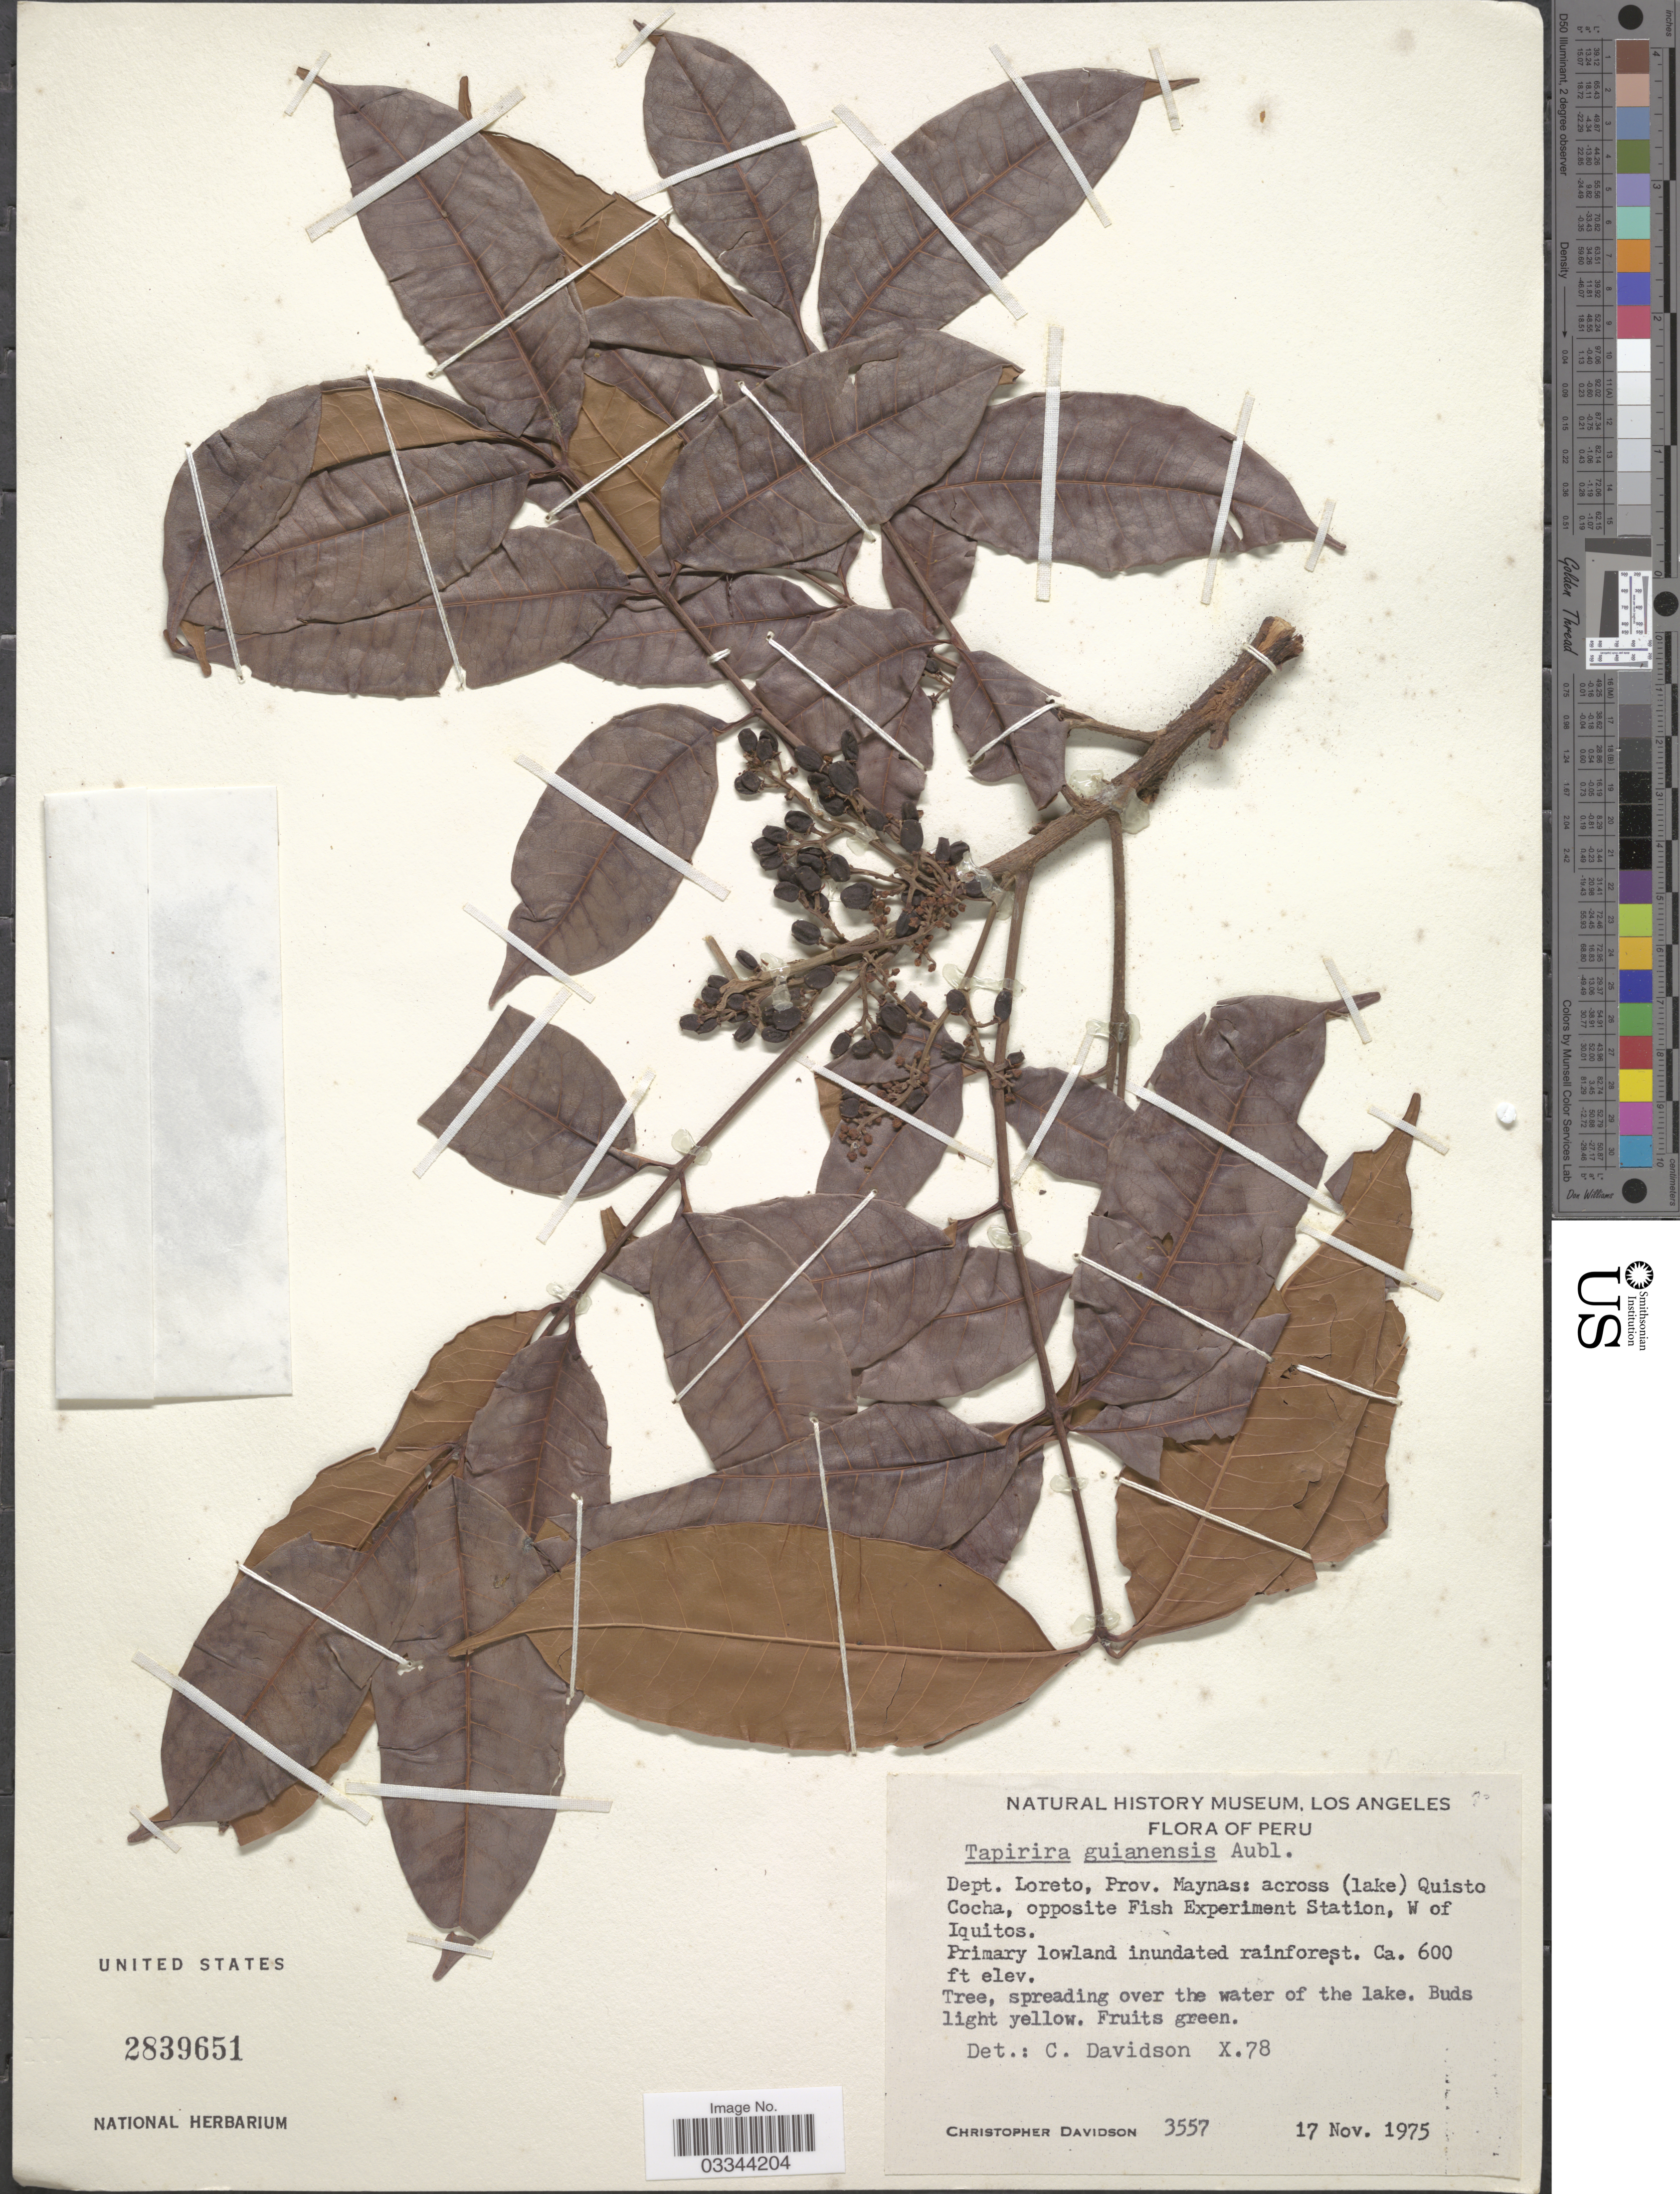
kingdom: Plantae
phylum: Tracheophyta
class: Magnoliopsida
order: Sapindales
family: Anacardiaceae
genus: Tapirira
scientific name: Tapirira guianensis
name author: Aubl.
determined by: Mitchell, John D.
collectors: C. Davidson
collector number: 3557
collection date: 1975-11-17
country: Peru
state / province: Loreto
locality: Dept. Loreto, Prov. Maynas: across (lake) Quisto Cocha, opposite Fish Experiment Station, W of Iquitos.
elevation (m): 183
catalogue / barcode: US 2839651